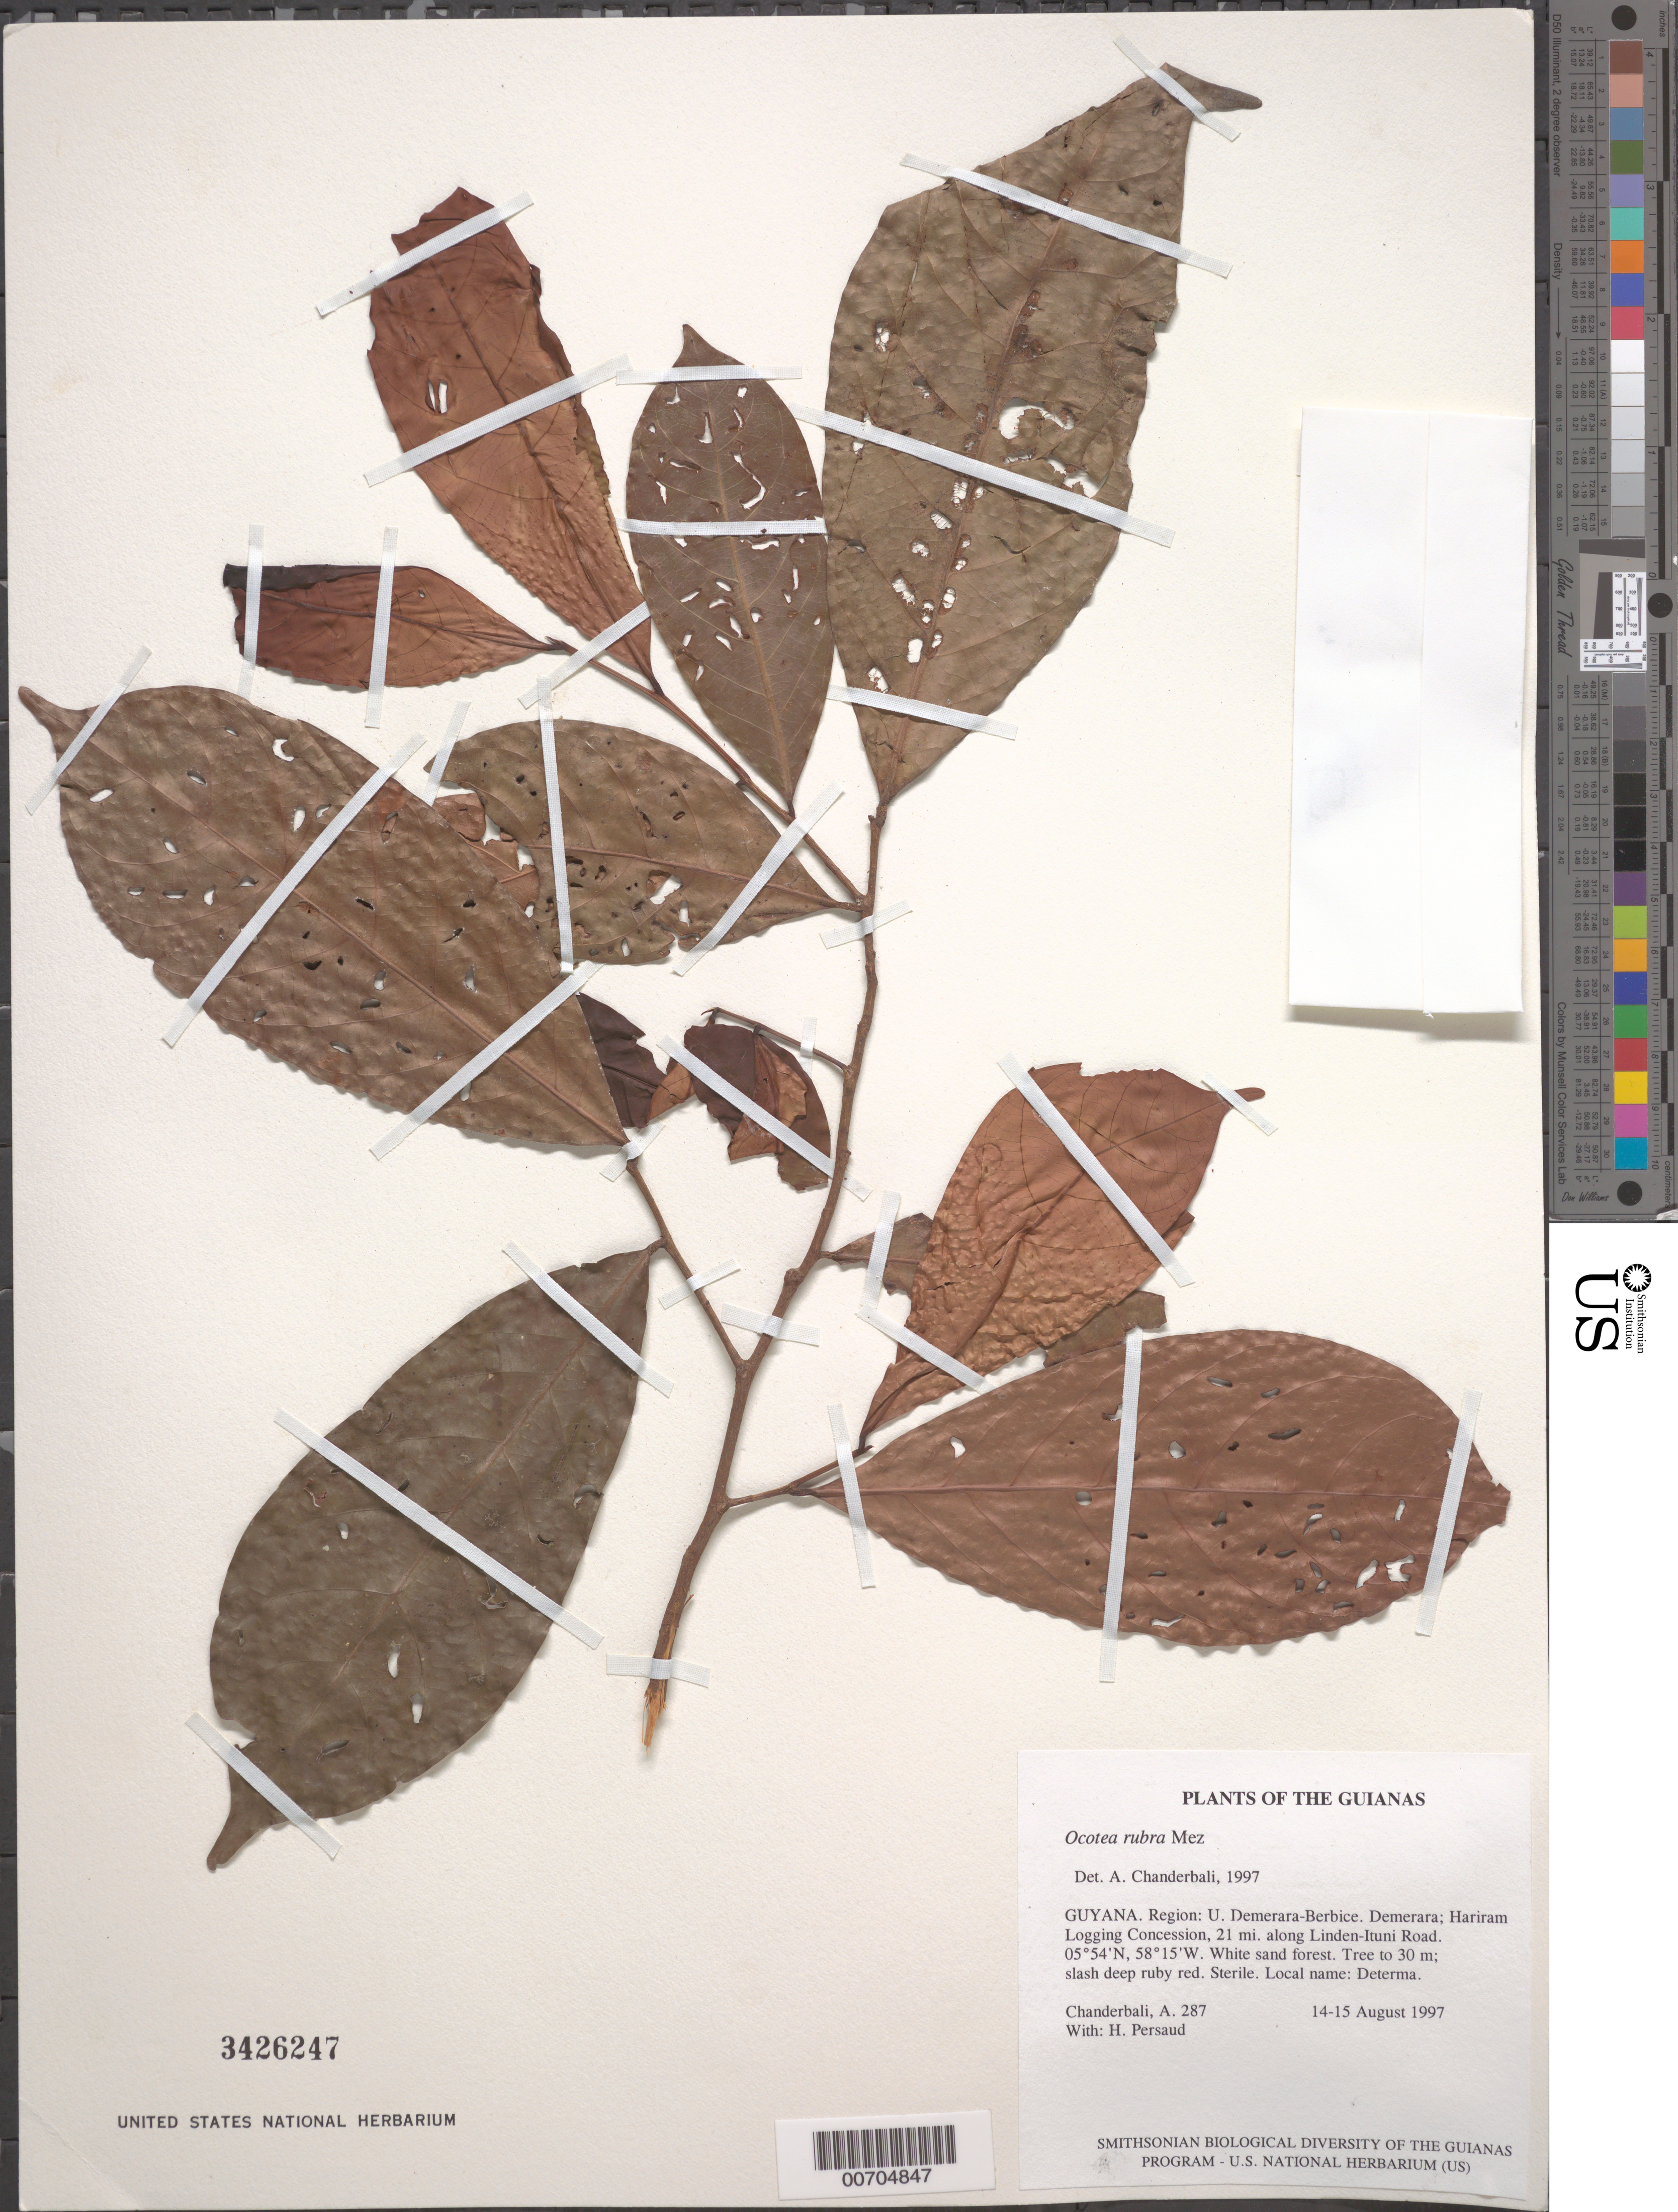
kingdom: Plantae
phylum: Tracheophyta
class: Magnoliopsida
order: Laurales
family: Lauraceae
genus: Ocotea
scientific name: Ocotea rubra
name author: Mez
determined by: Chanderbali, Andre Shashi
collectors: A. S. Chanderbali & H. Persaud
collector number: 287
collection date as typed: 14-15 August 1997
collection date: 1997-08-14/1997-08-15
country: Guyana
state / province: U. Demerara-Berbice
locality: Demerara; Hariram Logging Concession, 21 mi. along Linden-Ituni Road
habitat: White sand forest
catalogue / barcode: US 3426247